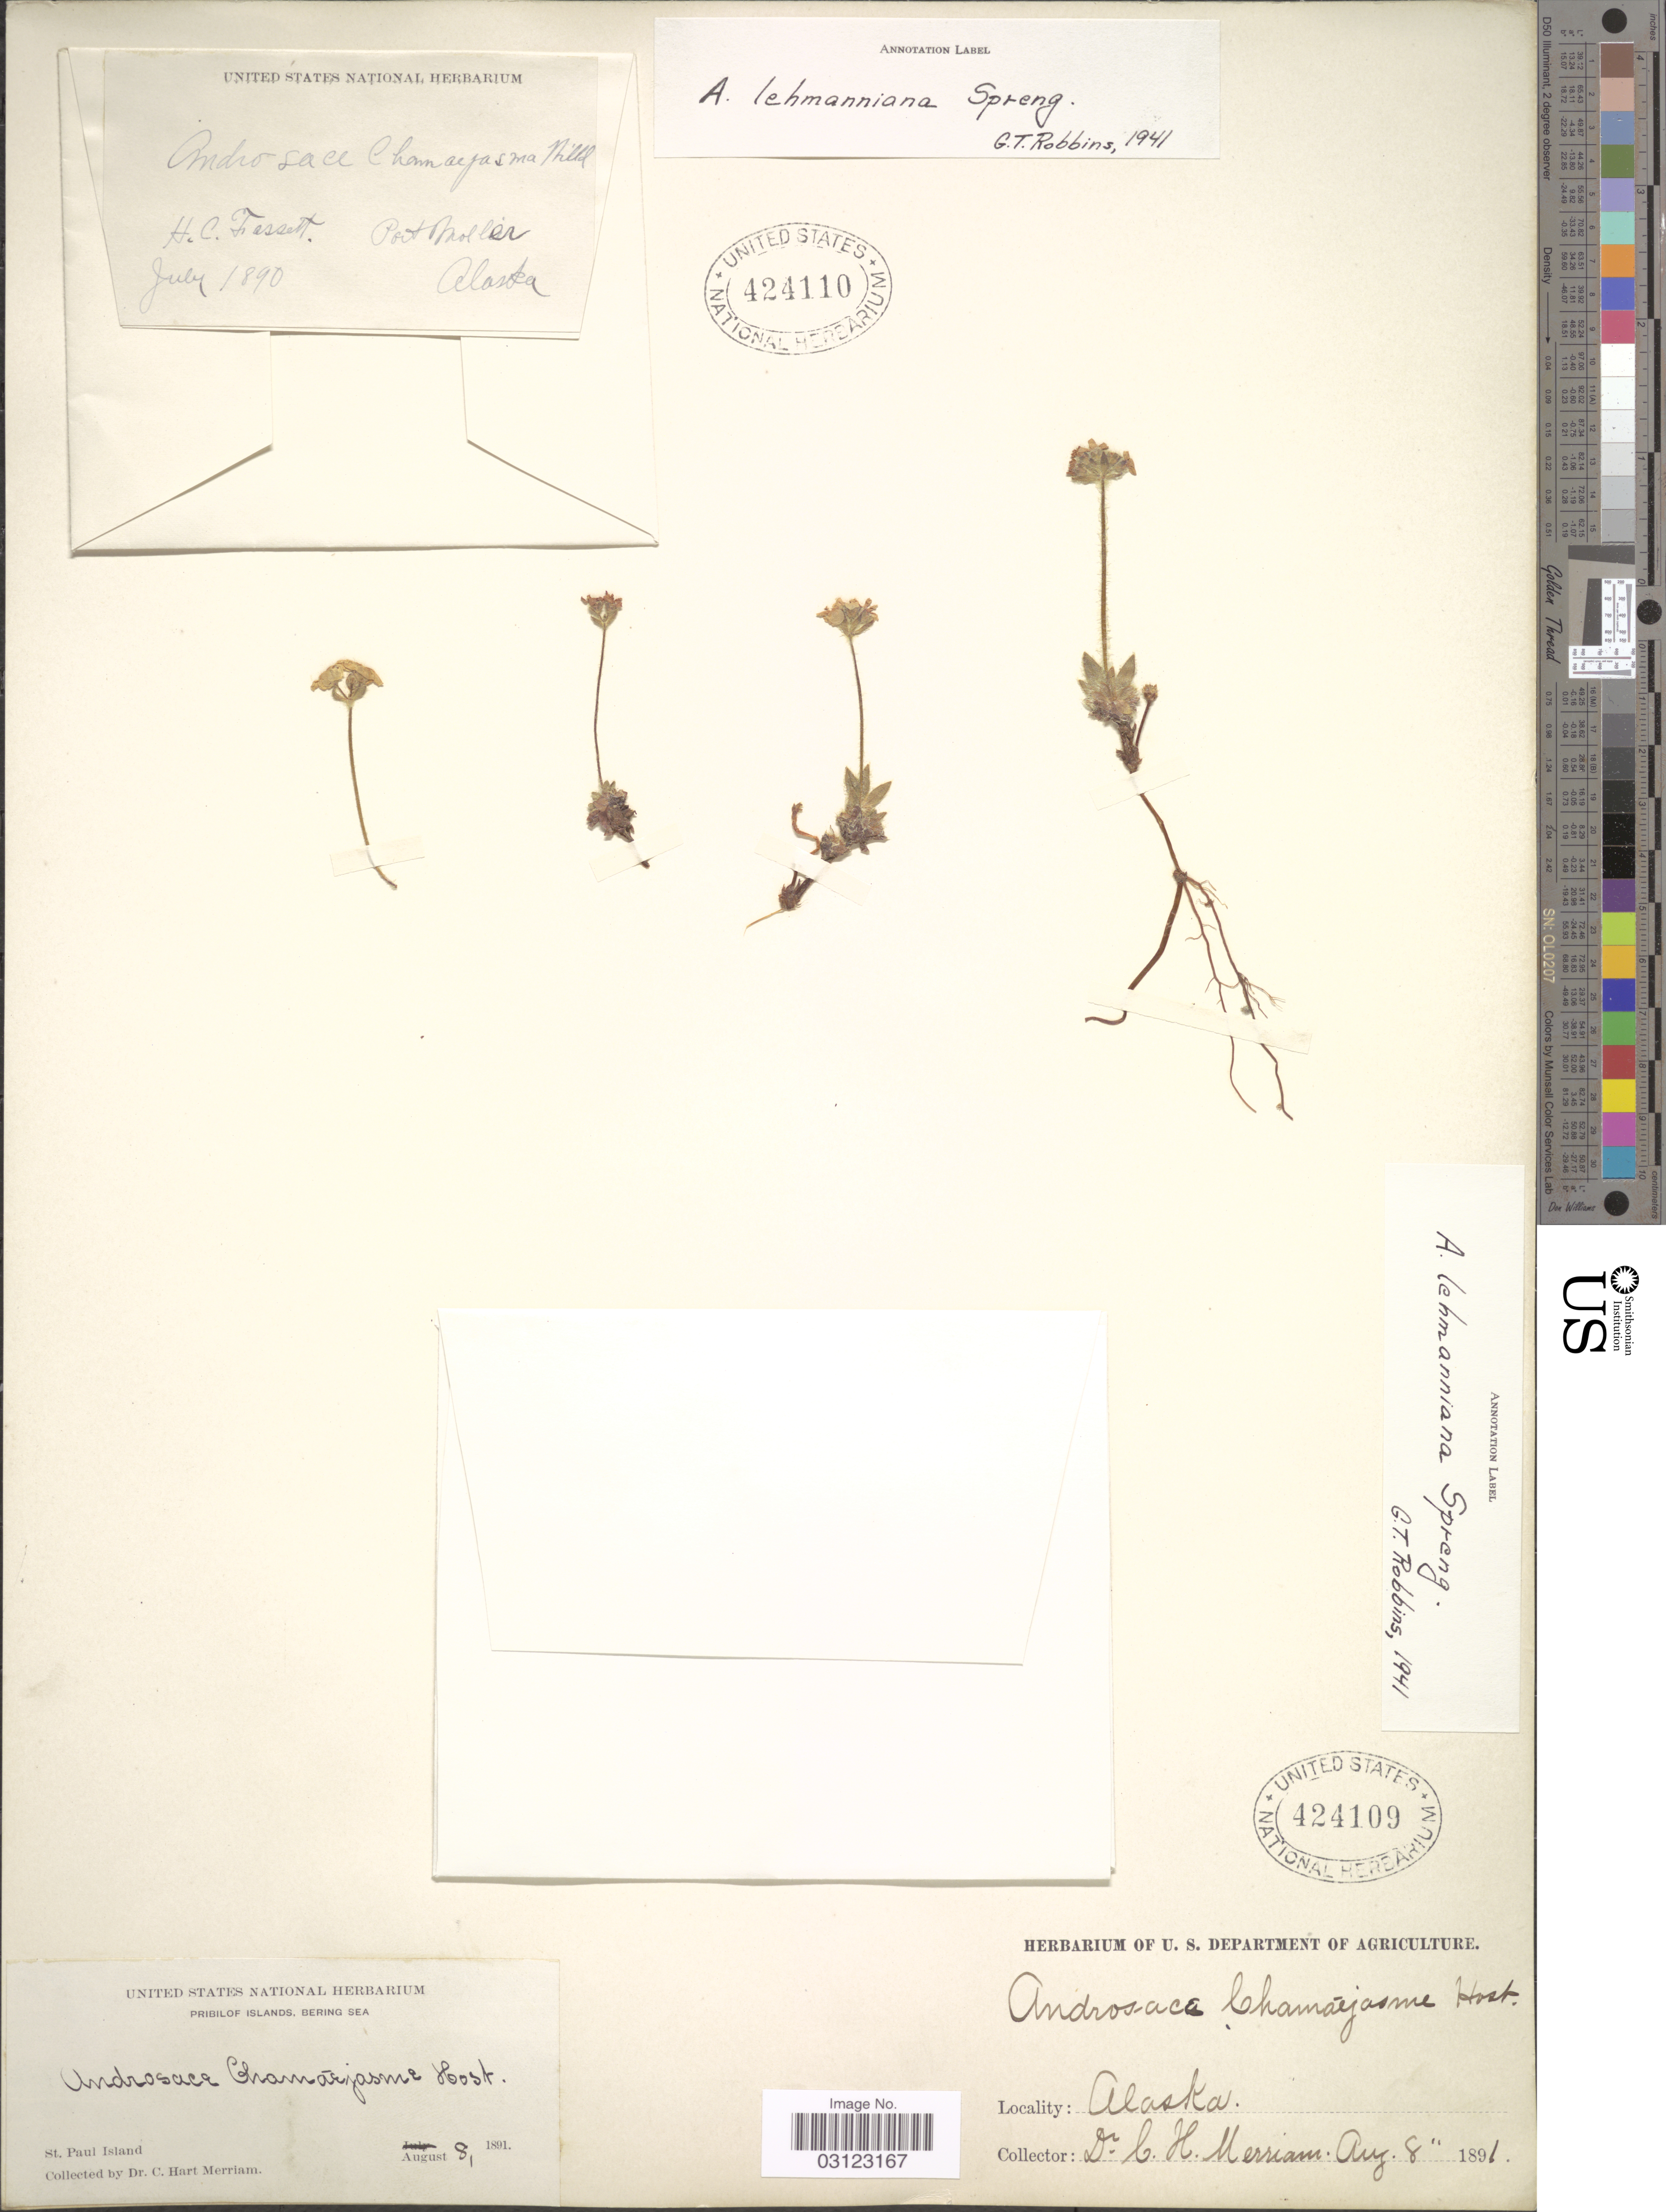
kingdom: Plantae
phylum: Tracheophyta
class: Magnoliopsida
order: Ericales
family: Primulaceae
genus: Androsace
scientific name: Androsace lehmanniana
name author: Spreng.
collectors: C. Merriam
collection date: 1891-08-08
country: United States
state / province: Alaska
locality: St. Paul Island.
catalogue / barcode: US 424109-2